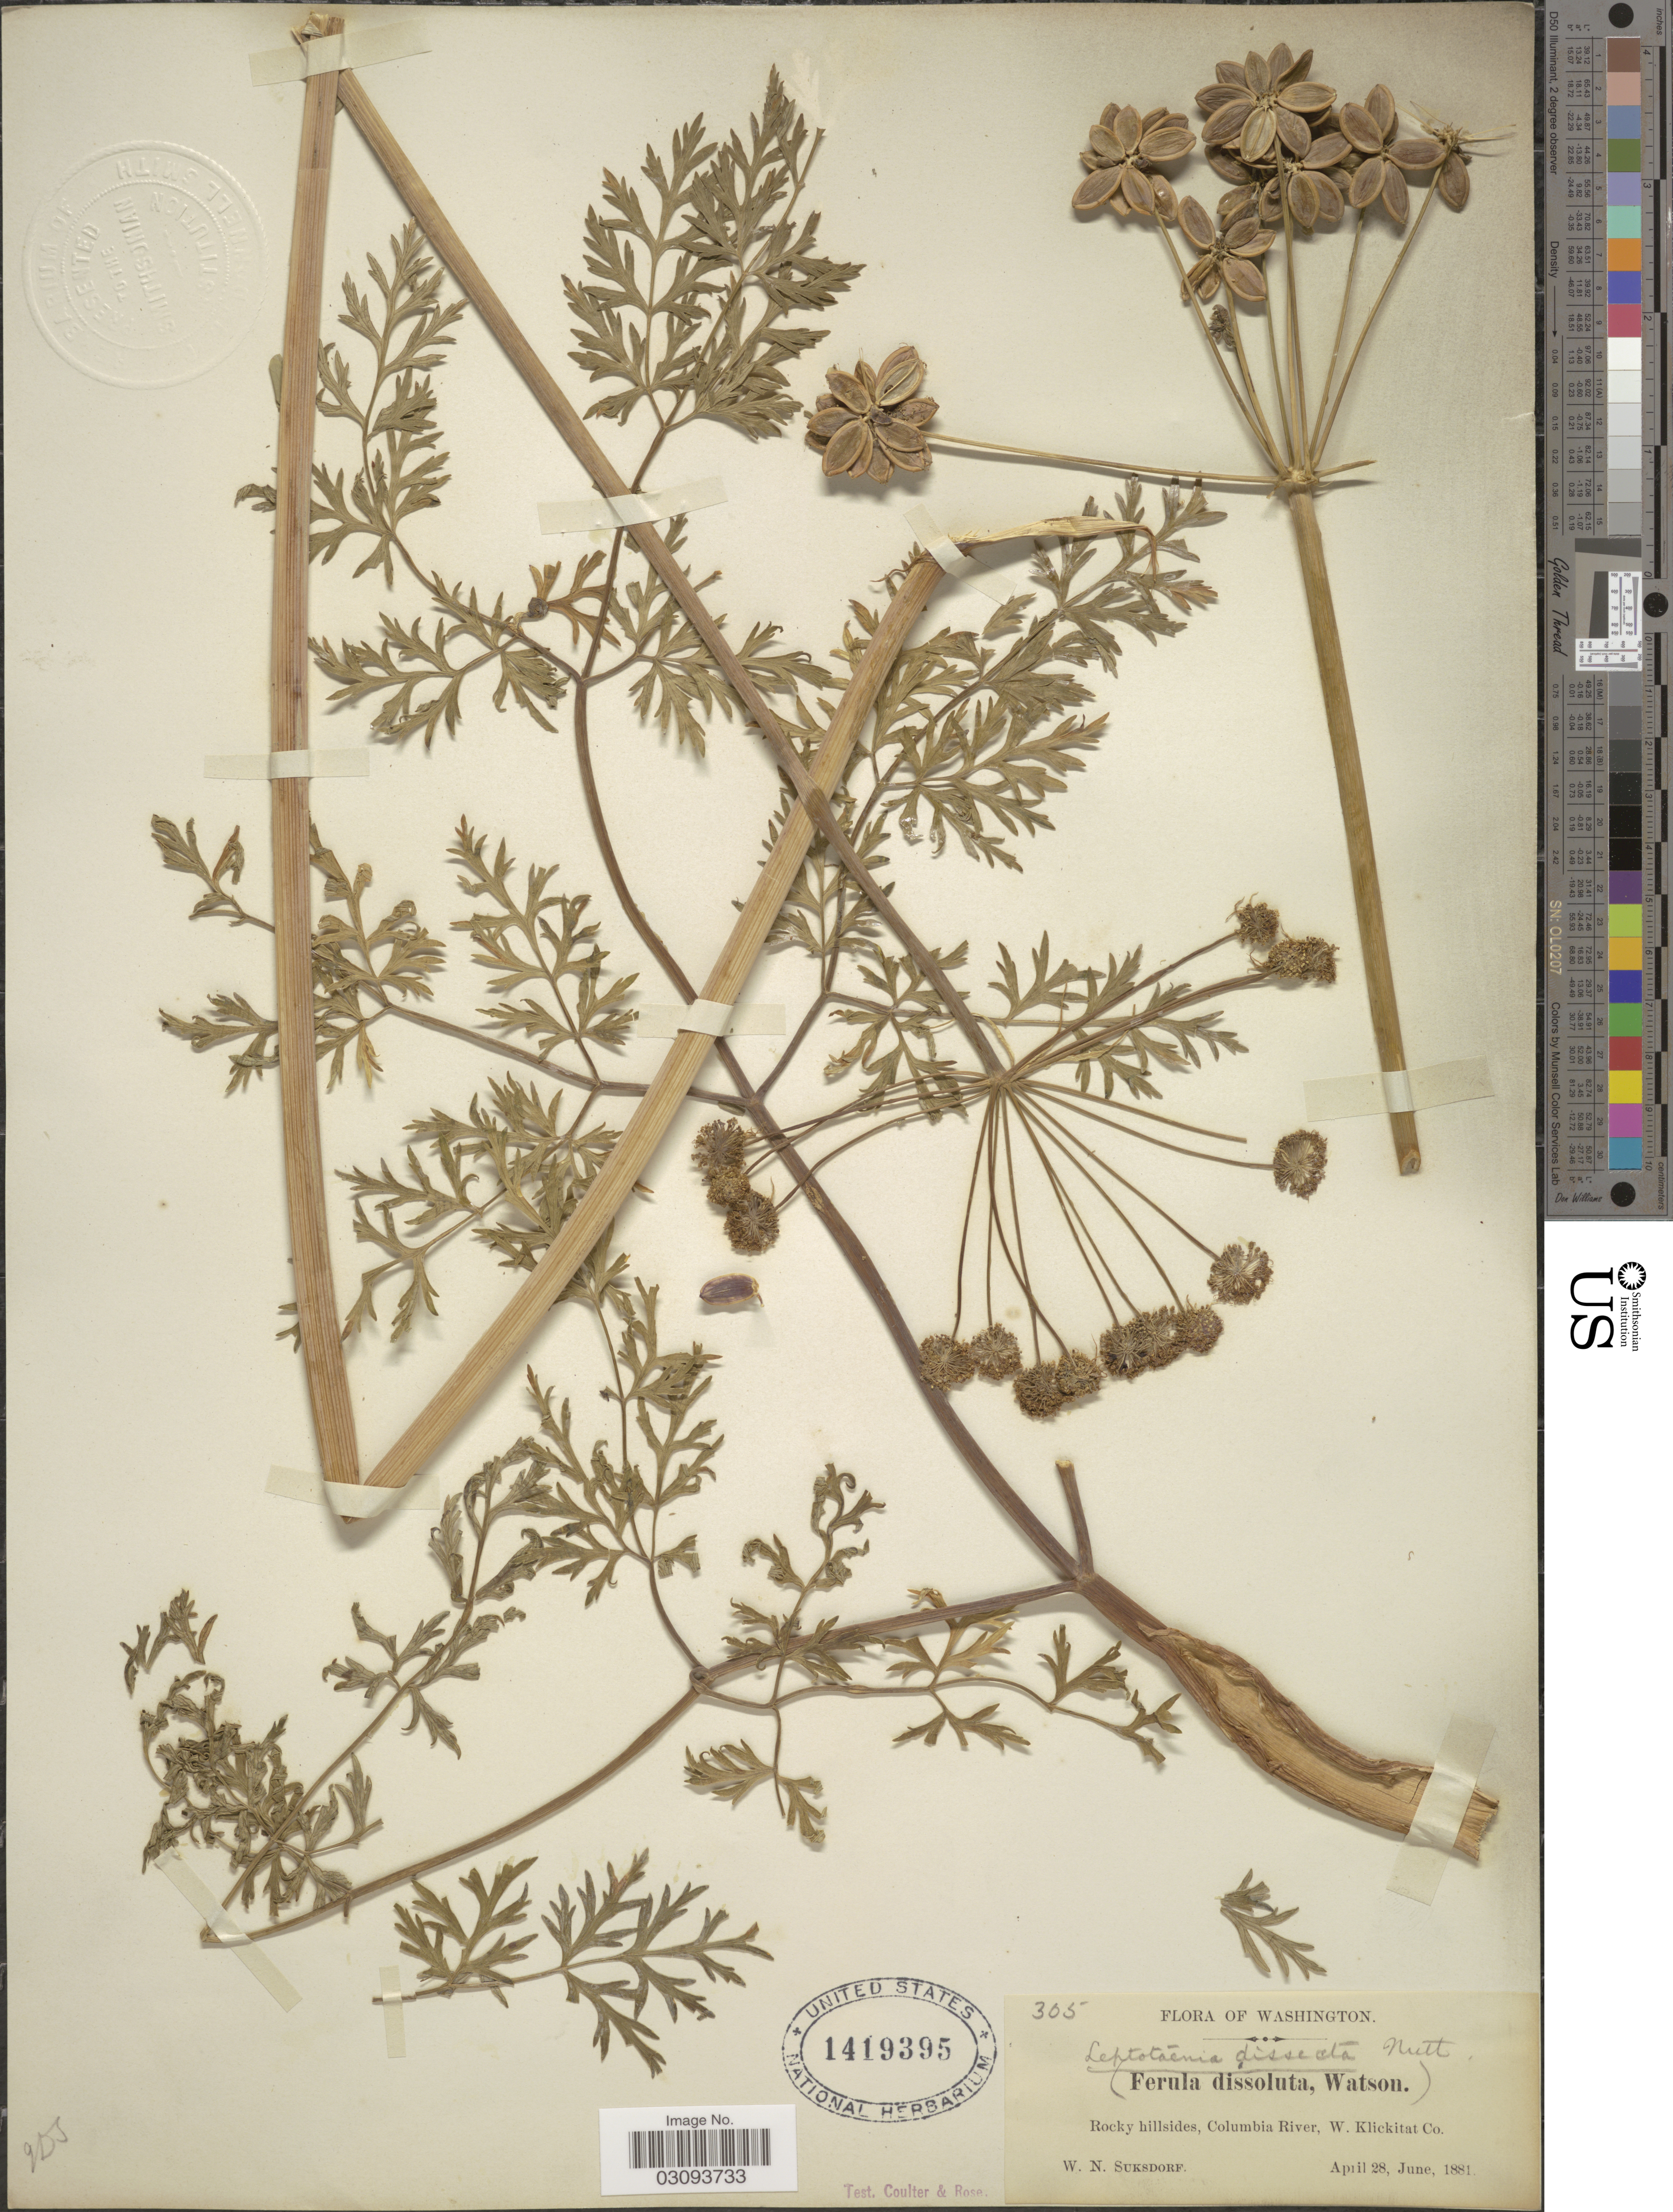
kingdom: Plantae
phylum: Tracheophyta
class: Magnoliopsida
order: Apiales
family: Apiaceae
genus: Lomatium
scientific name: Lomatium dissectum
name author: (Nutt.) Mathias & Constance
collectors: W. N. Suksdorf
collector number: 305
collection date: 1881-04-28/1881-06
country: United States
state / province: Washington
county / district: Klickitat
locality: Rocky hillsides, Columbia River, W. Klickitat Co.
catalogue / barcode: US 1419395